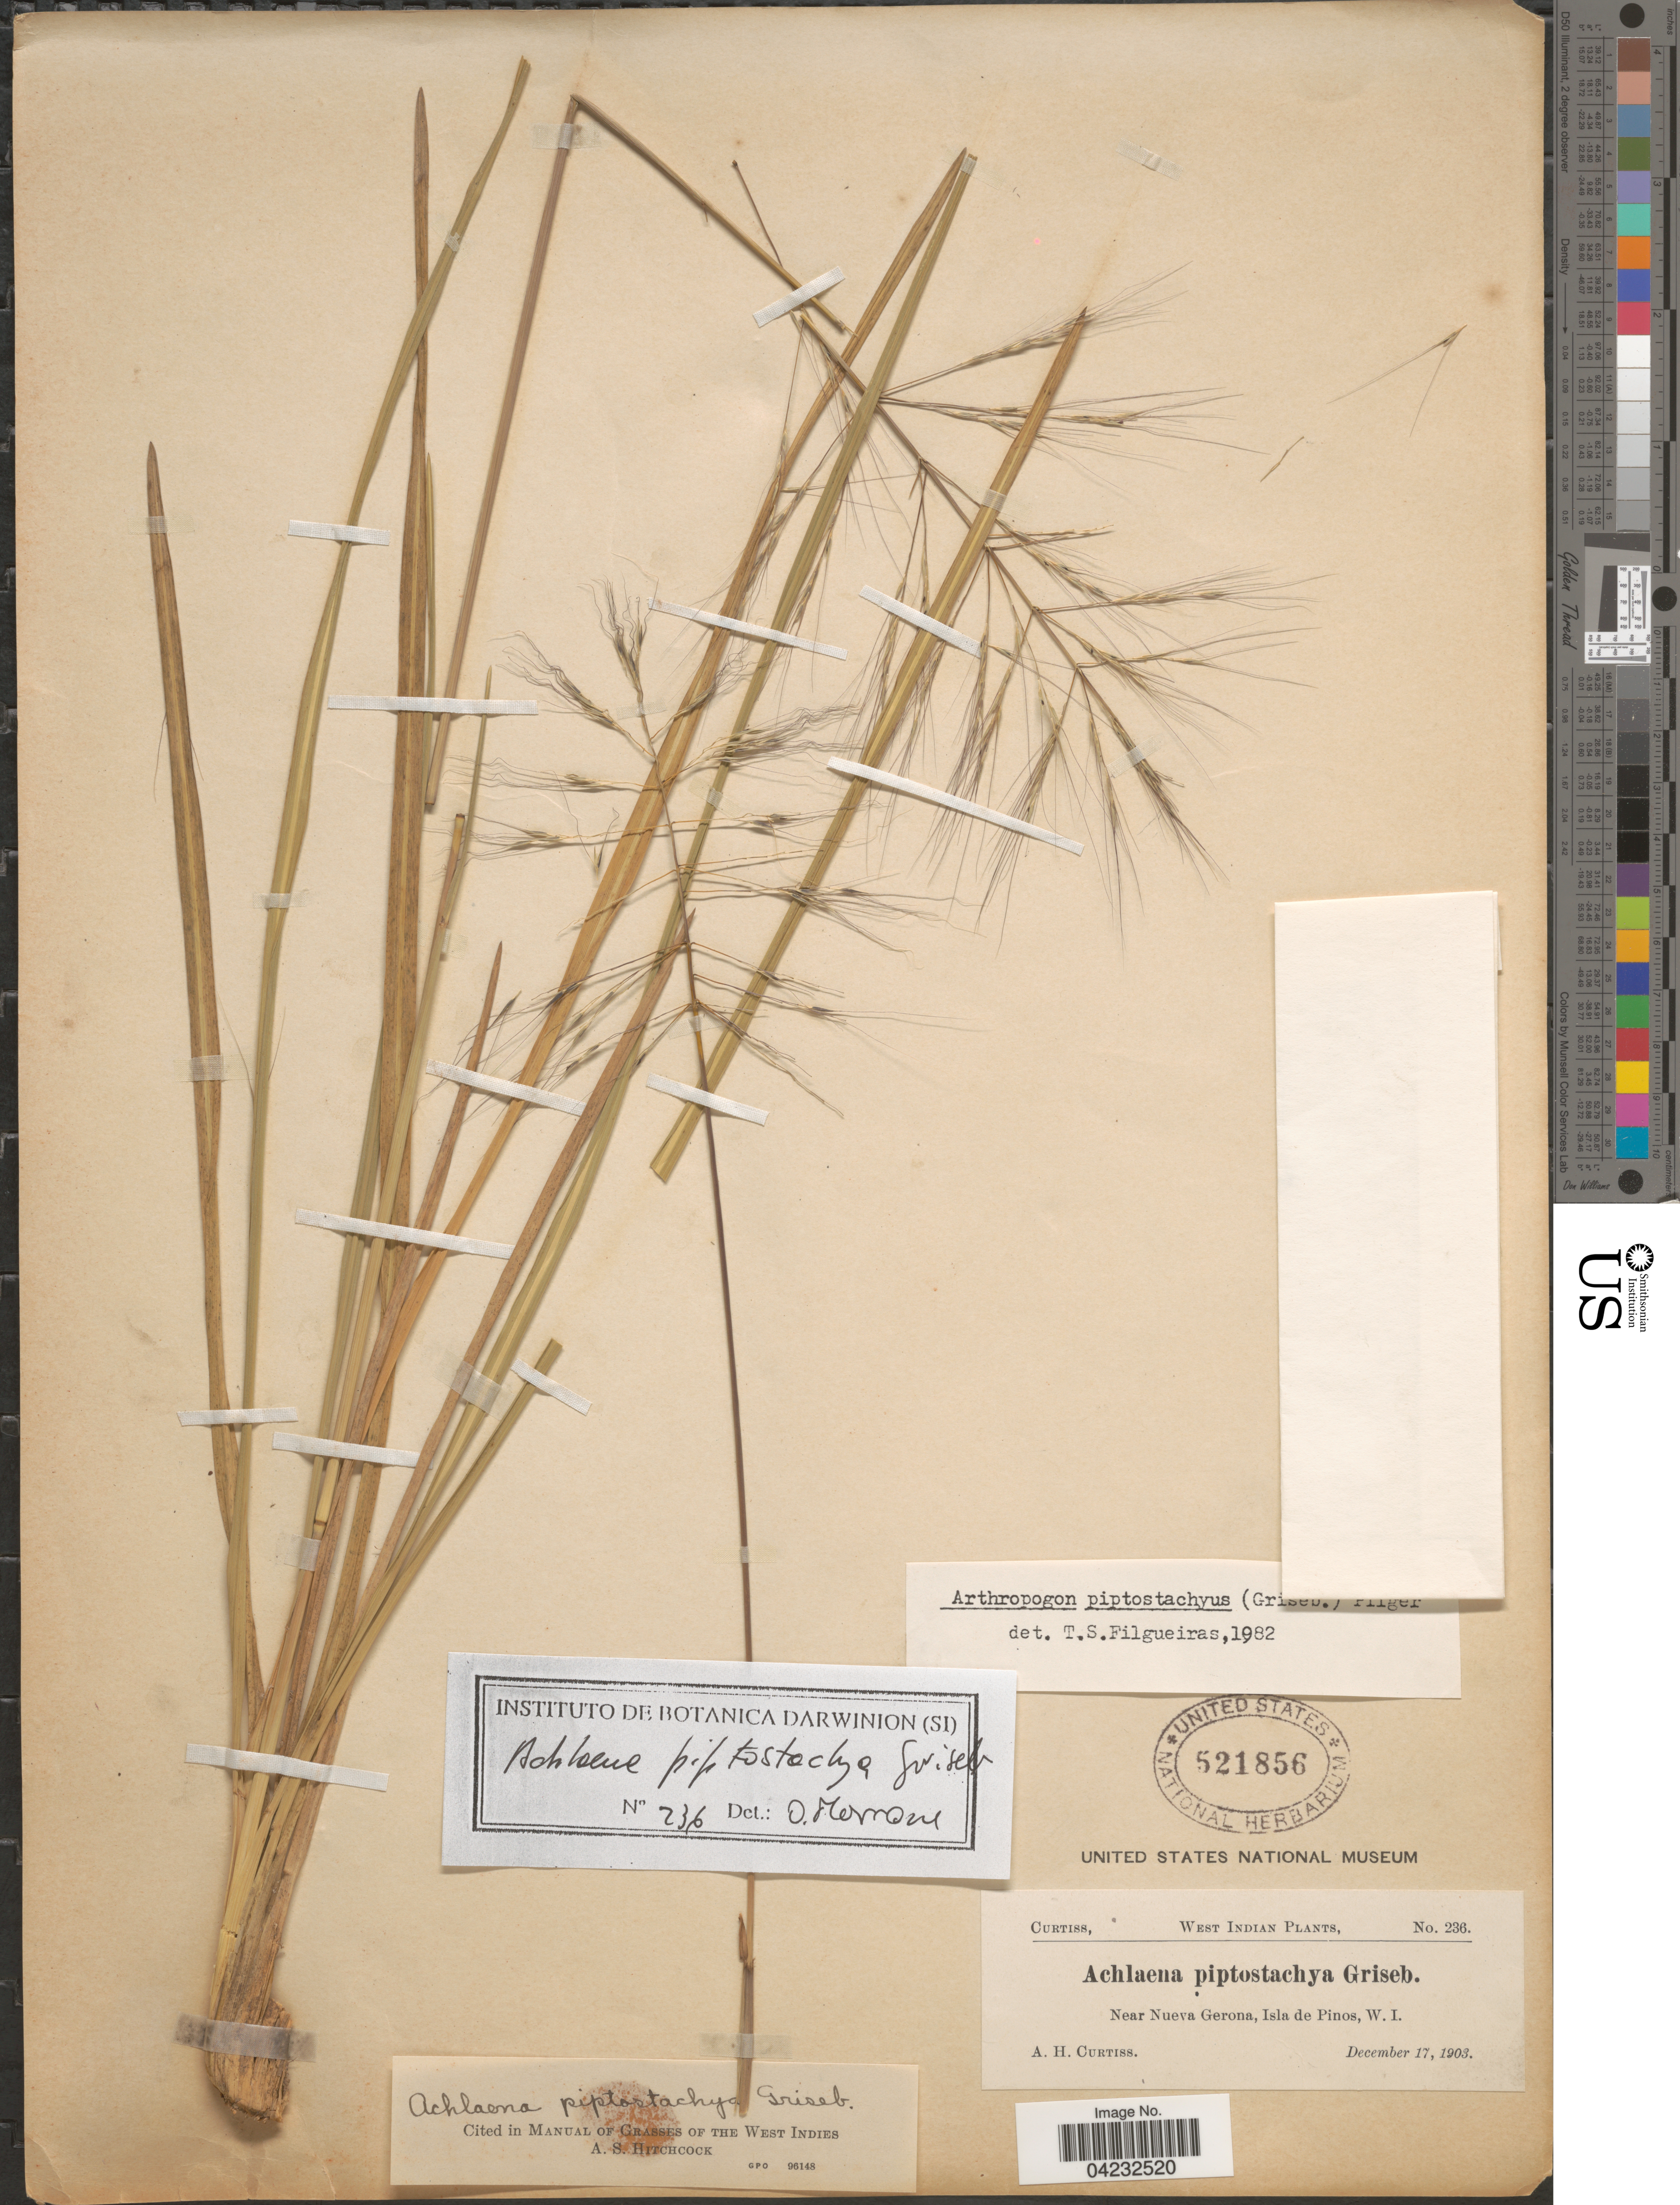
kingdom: Plantae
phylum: Tracheophyta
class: Liliopsida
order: Poales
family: Poaceae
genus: Achlaena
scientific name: Achlaena piptostachya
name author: Griseb.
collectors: A. H. Curtiss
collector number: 236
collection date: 1903-12-17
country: Cuba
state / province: Isla de la Juventud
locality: West Indian. Near Nueva Gerona, Isla de Pinos, W. I.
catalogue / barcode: US 521856